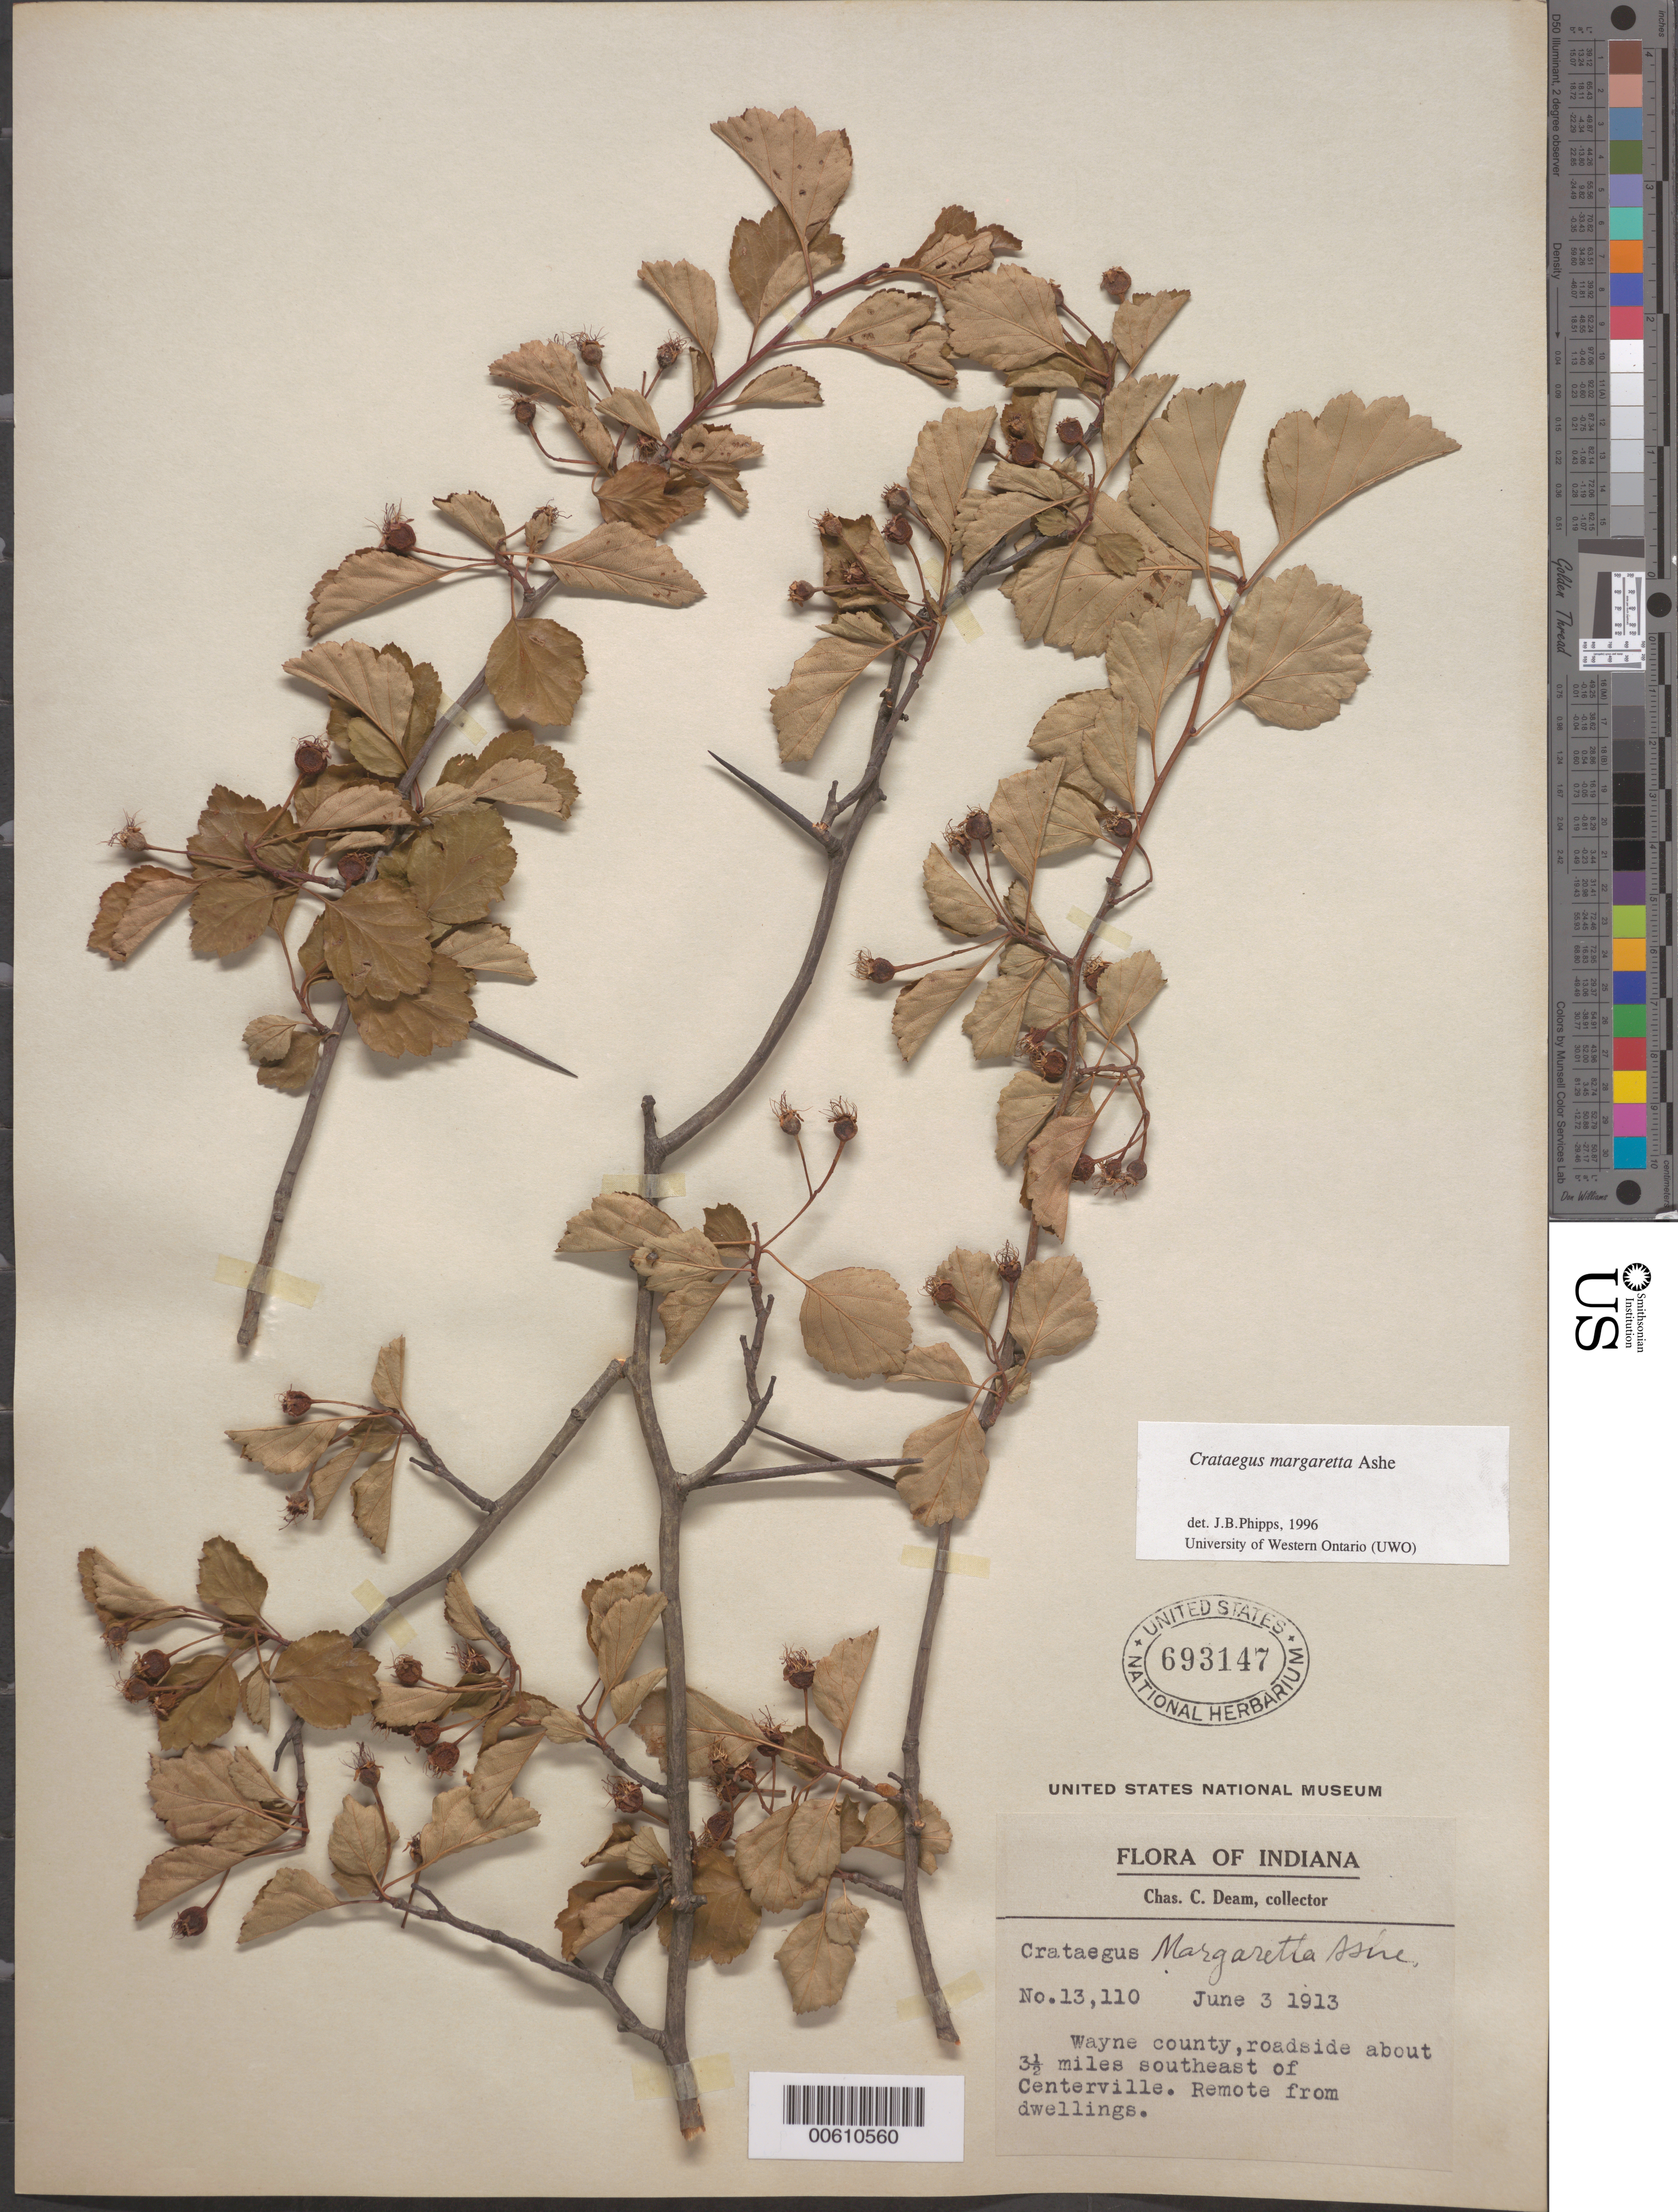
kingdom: Plantae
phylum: Tracheophyta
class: Magnoliopsida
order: Rosales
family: Rosaceae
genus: Crataegus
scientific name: Crataegus margarettae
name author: Ashe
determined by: Phipps, James B., (UWO), University of Western Ontario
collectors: C. C. Deam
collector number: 13110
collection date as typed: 03 Jun 1913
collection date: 1913-06-03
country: United States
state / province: Indiana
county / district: Wayne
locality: About 3.5 mi SE of Centerville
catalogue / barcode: US 693147